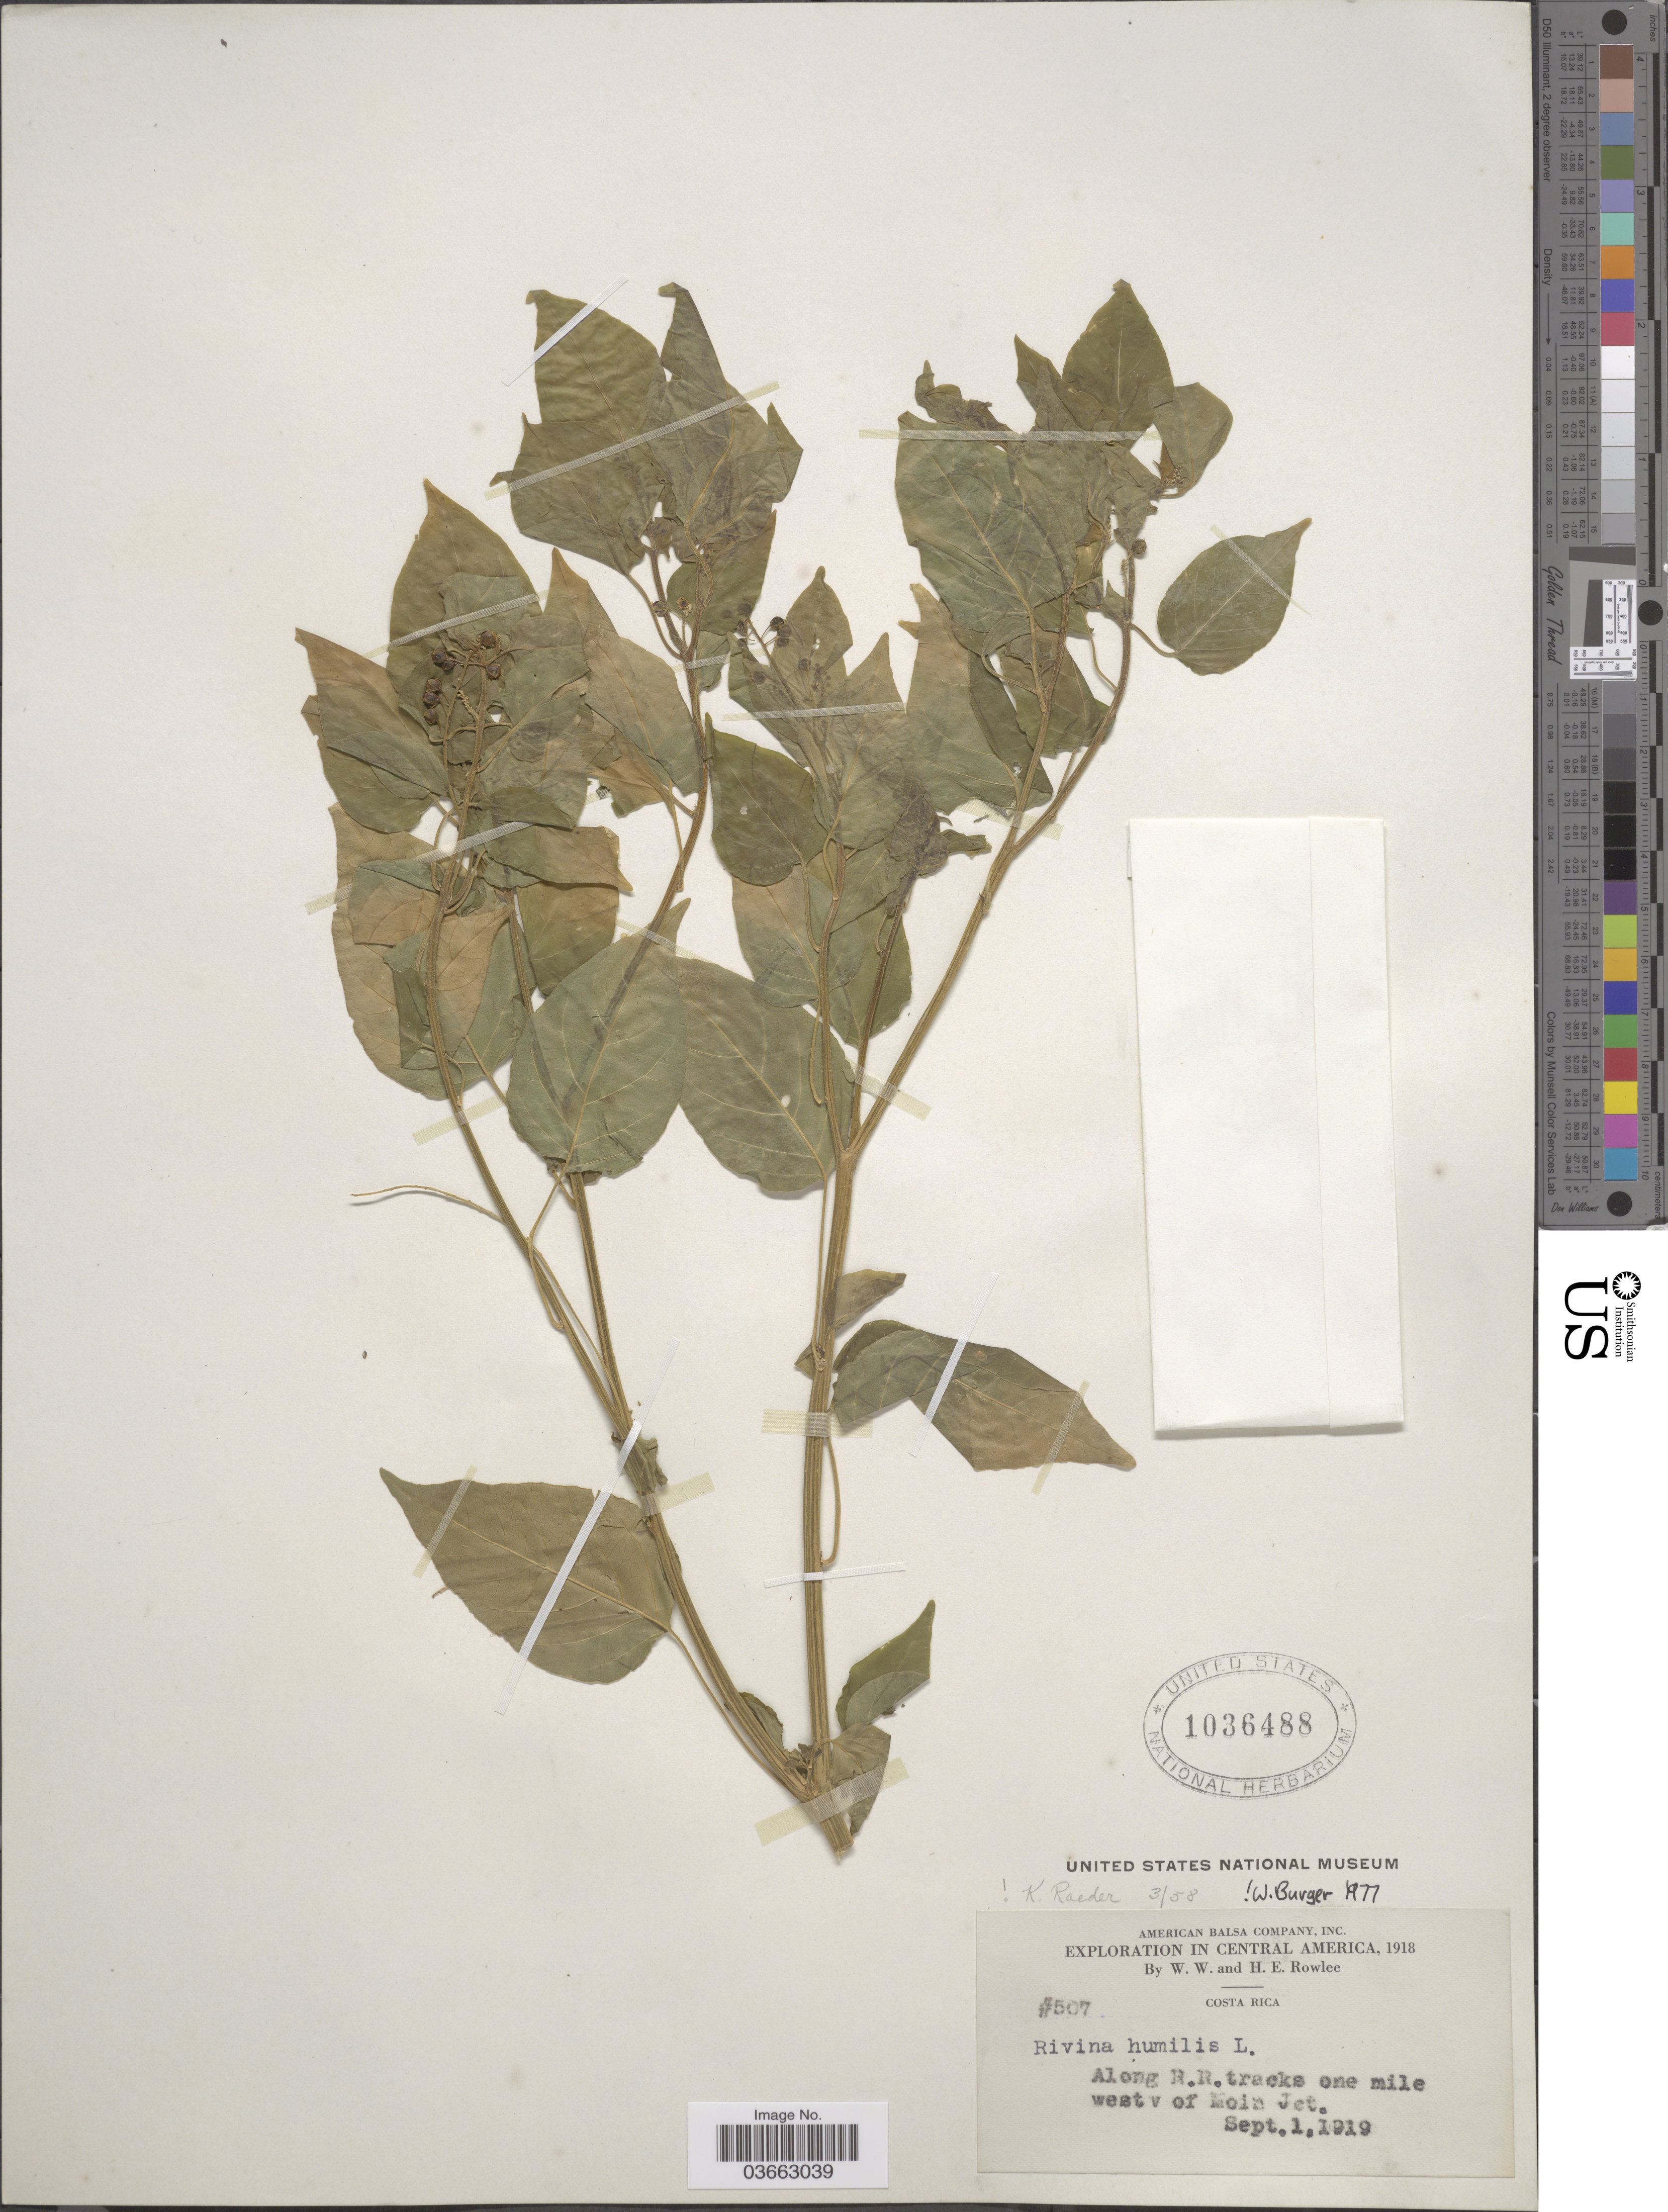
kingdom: Plantae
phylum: Tracheophyta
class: Magnoliopsida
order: Caryophyllales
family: Phytolaccaceae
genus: Rivina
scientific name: Rivina humilis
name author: L.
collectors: W. W. Rowlee & H. E. Rowlee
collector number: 507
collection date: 1919-09-01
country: Costa Rica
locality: Along R. R. tracks one mile west v of Moin Jet.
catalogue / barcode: US 1036488